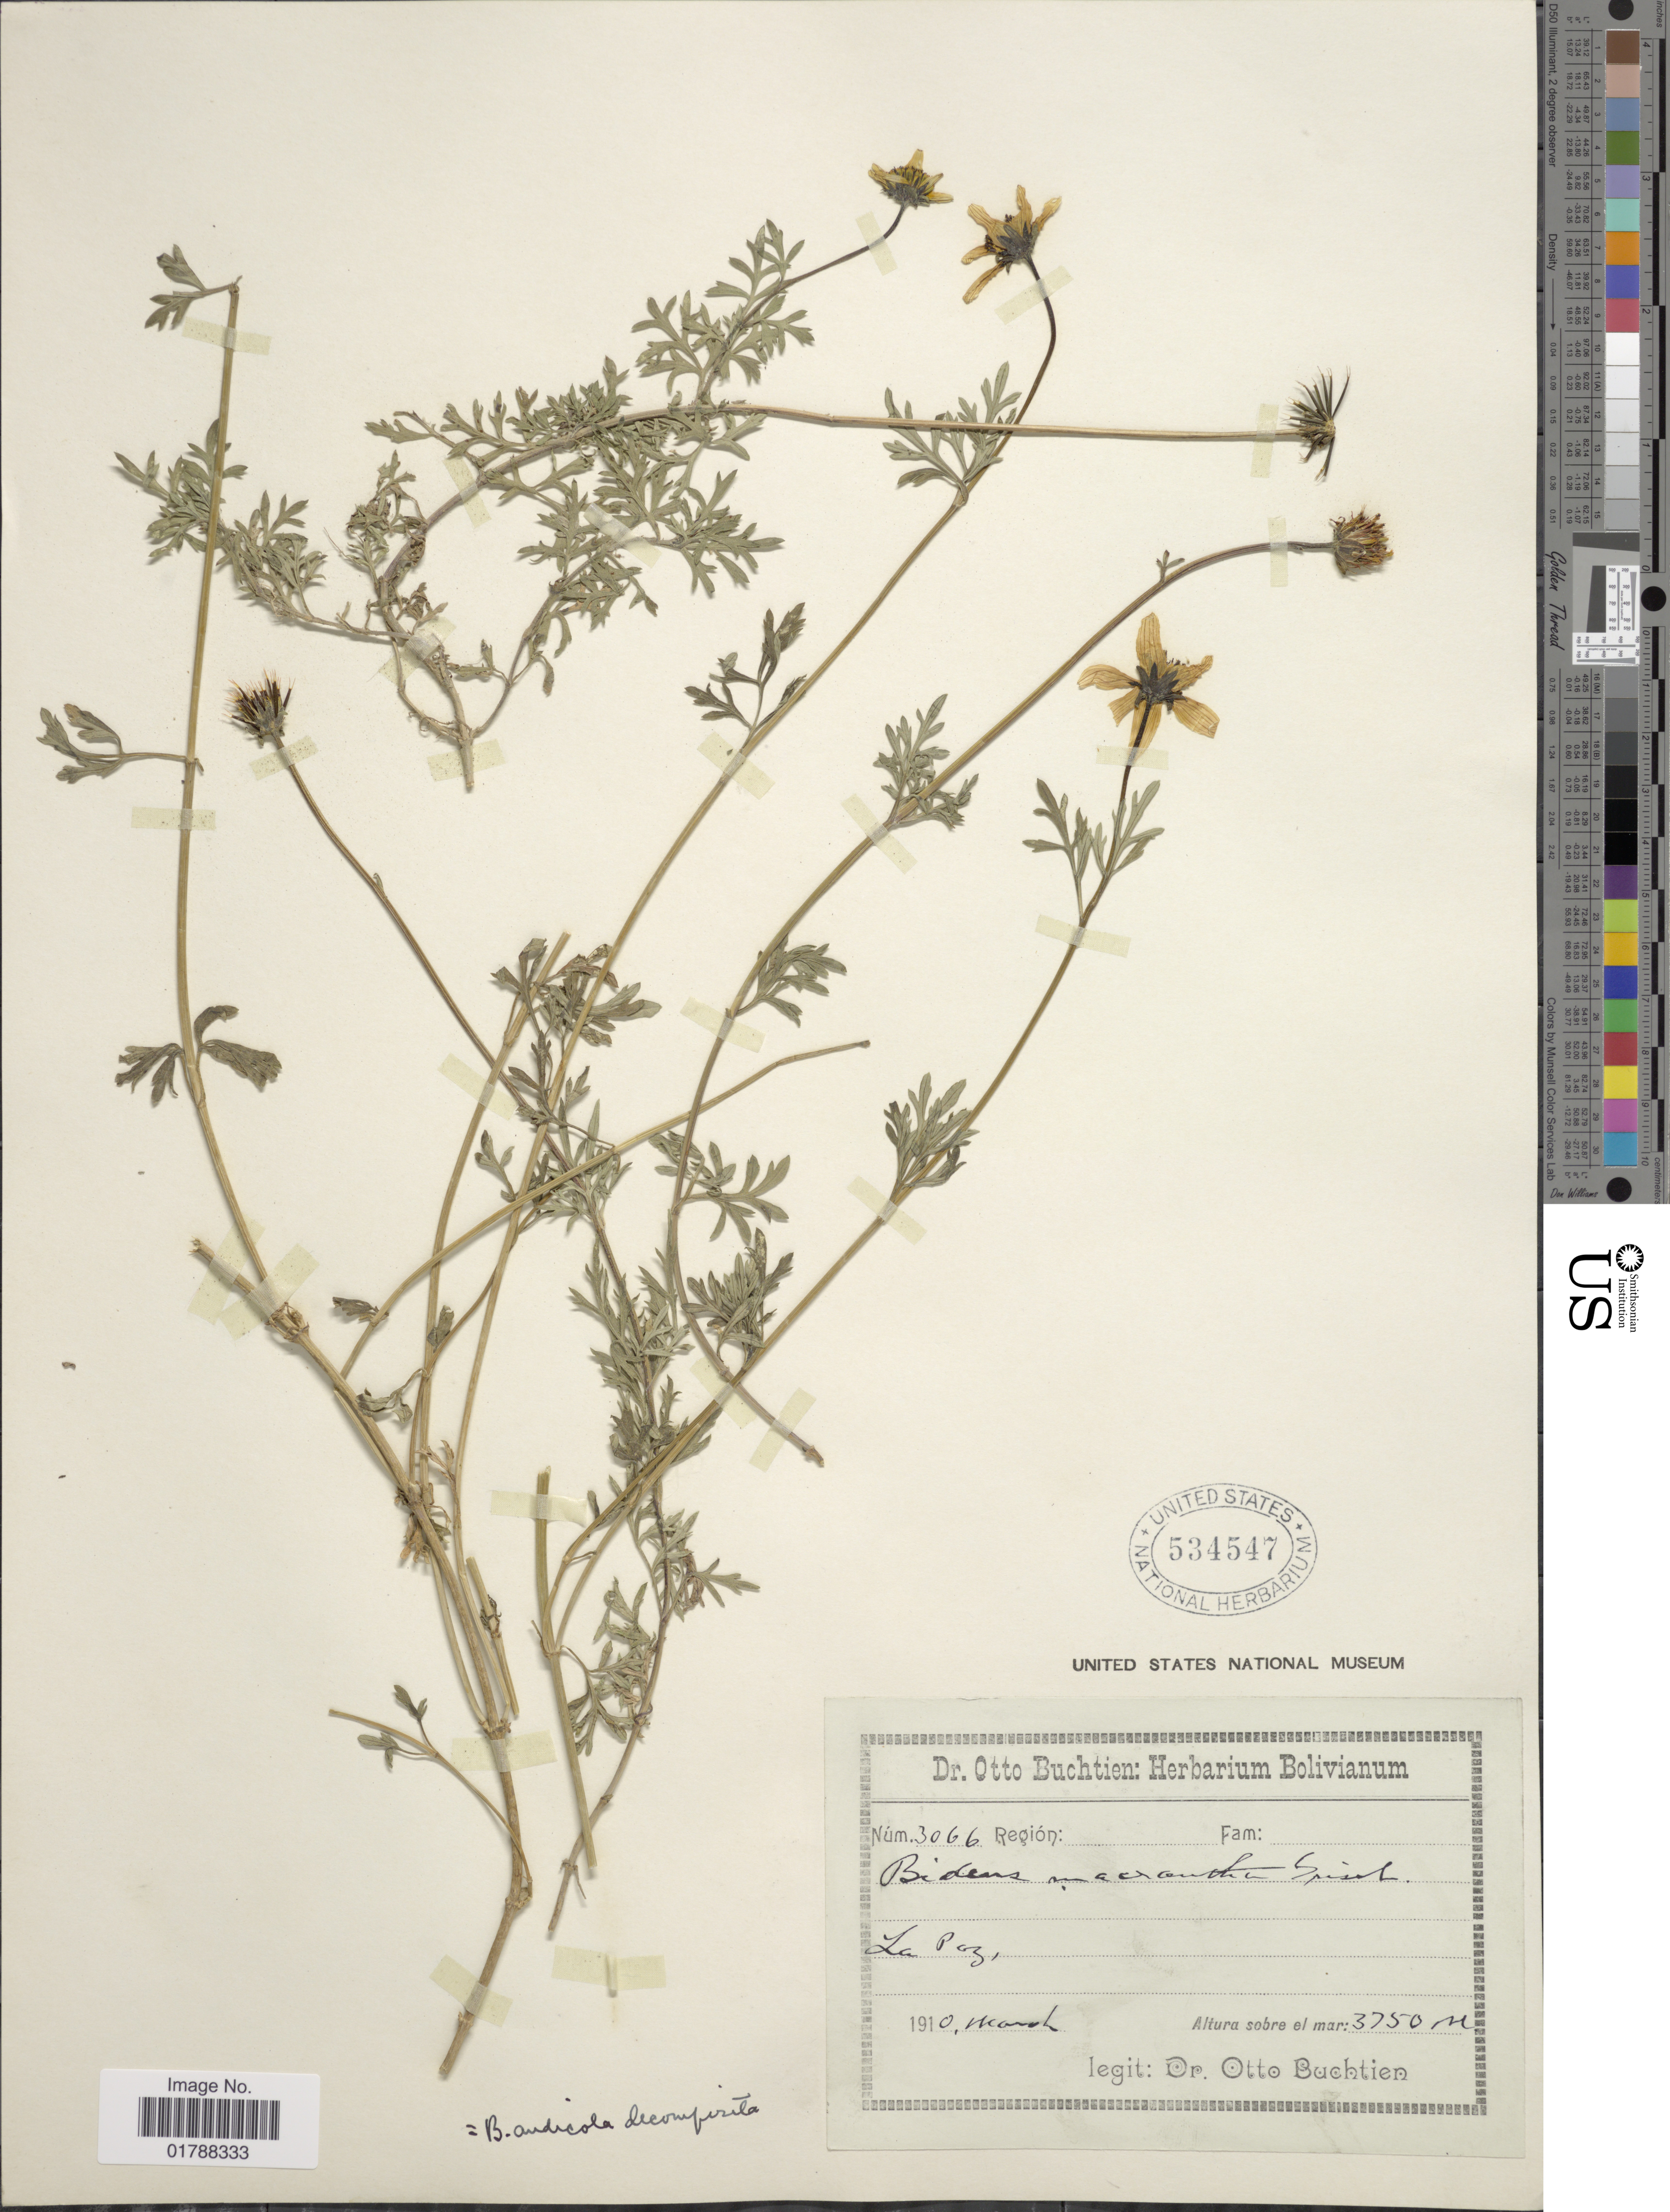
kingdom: Plantae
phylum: Tracheophyta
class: Magnoliopsida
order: Asterales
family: Asteraceae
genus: Bidens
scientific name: Bidens andicola var. decomposita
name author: Kuntze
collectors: O. Buchtien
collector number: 3066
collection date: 1910-03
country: Bolivia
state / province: La Paz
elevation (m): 3750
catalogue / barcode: US 534547